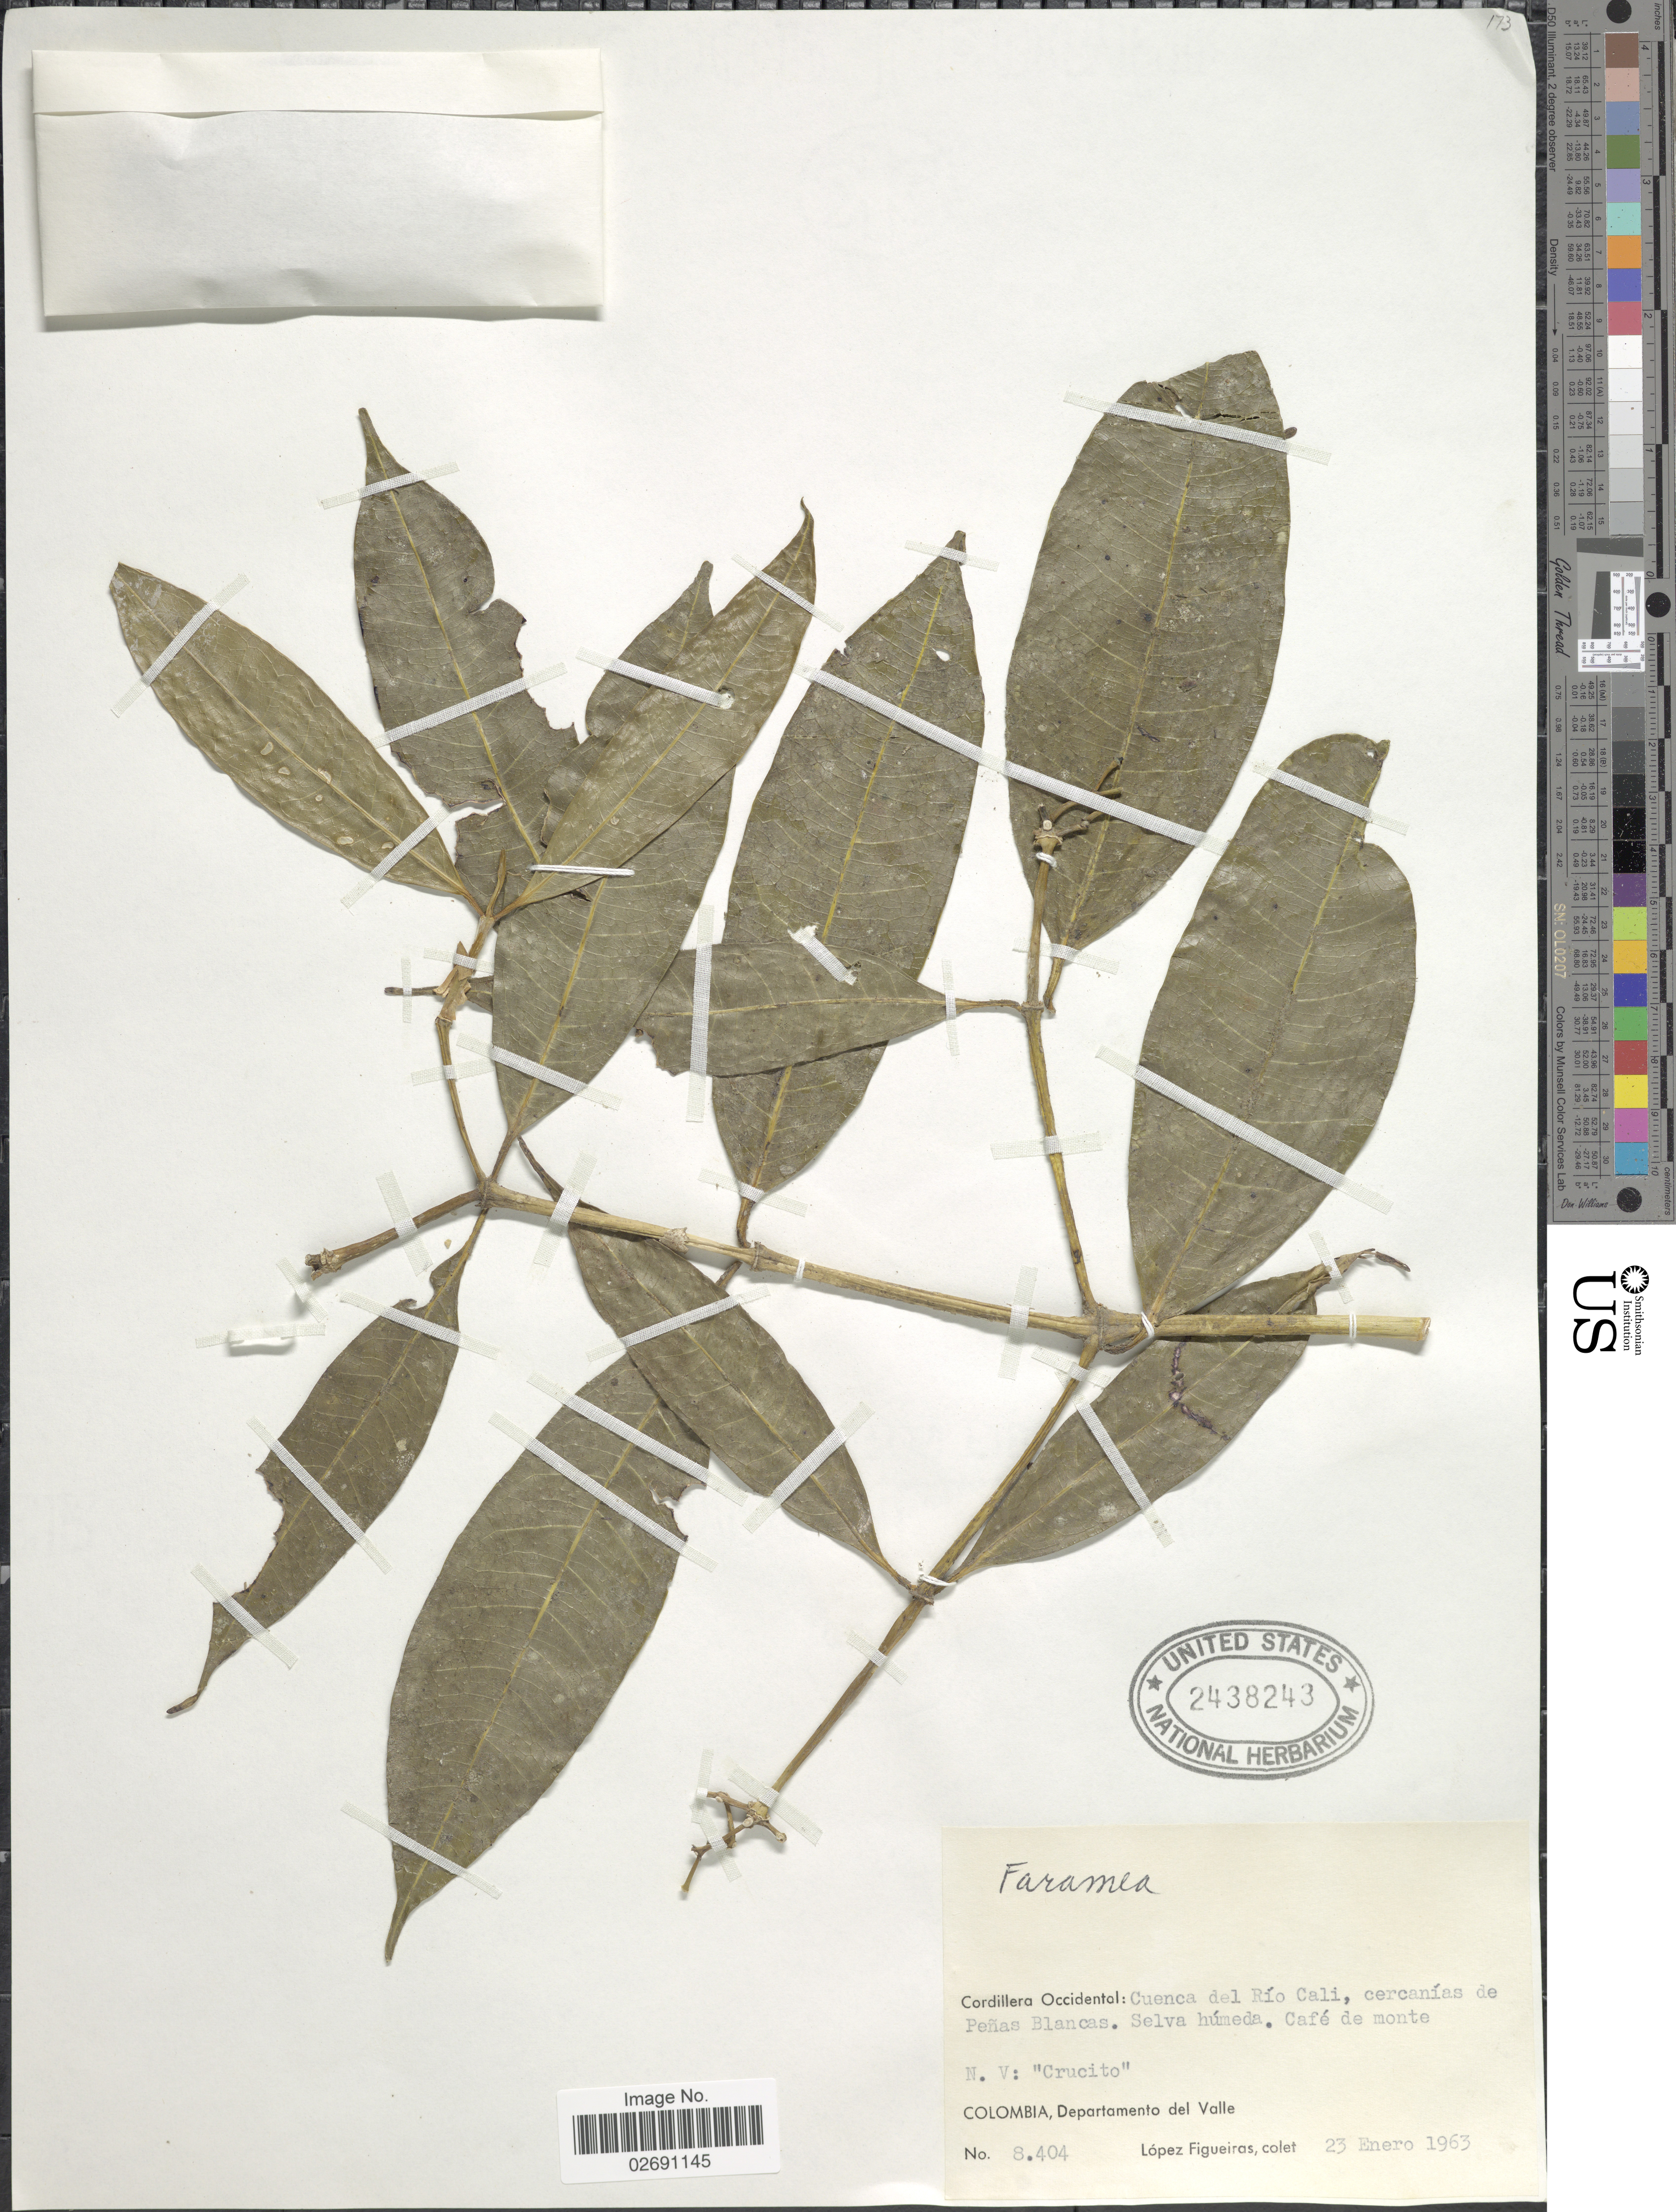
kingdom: Plantae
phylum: Tracheophyta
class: Magnoliopsida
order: Gentianales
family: Rubiaceae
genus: Faramea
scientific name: Faramea sp.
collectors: M. López Figueiras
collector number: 8404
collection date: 1963-01-23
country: Colombia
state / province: Valle del Cauca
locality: Cordillera Occidental: Cuenca del Rio Cali, cercanas de Penas Blancas, Selva humeda, Cafe de monte, Departamento del Valle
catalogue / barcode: US 2438243